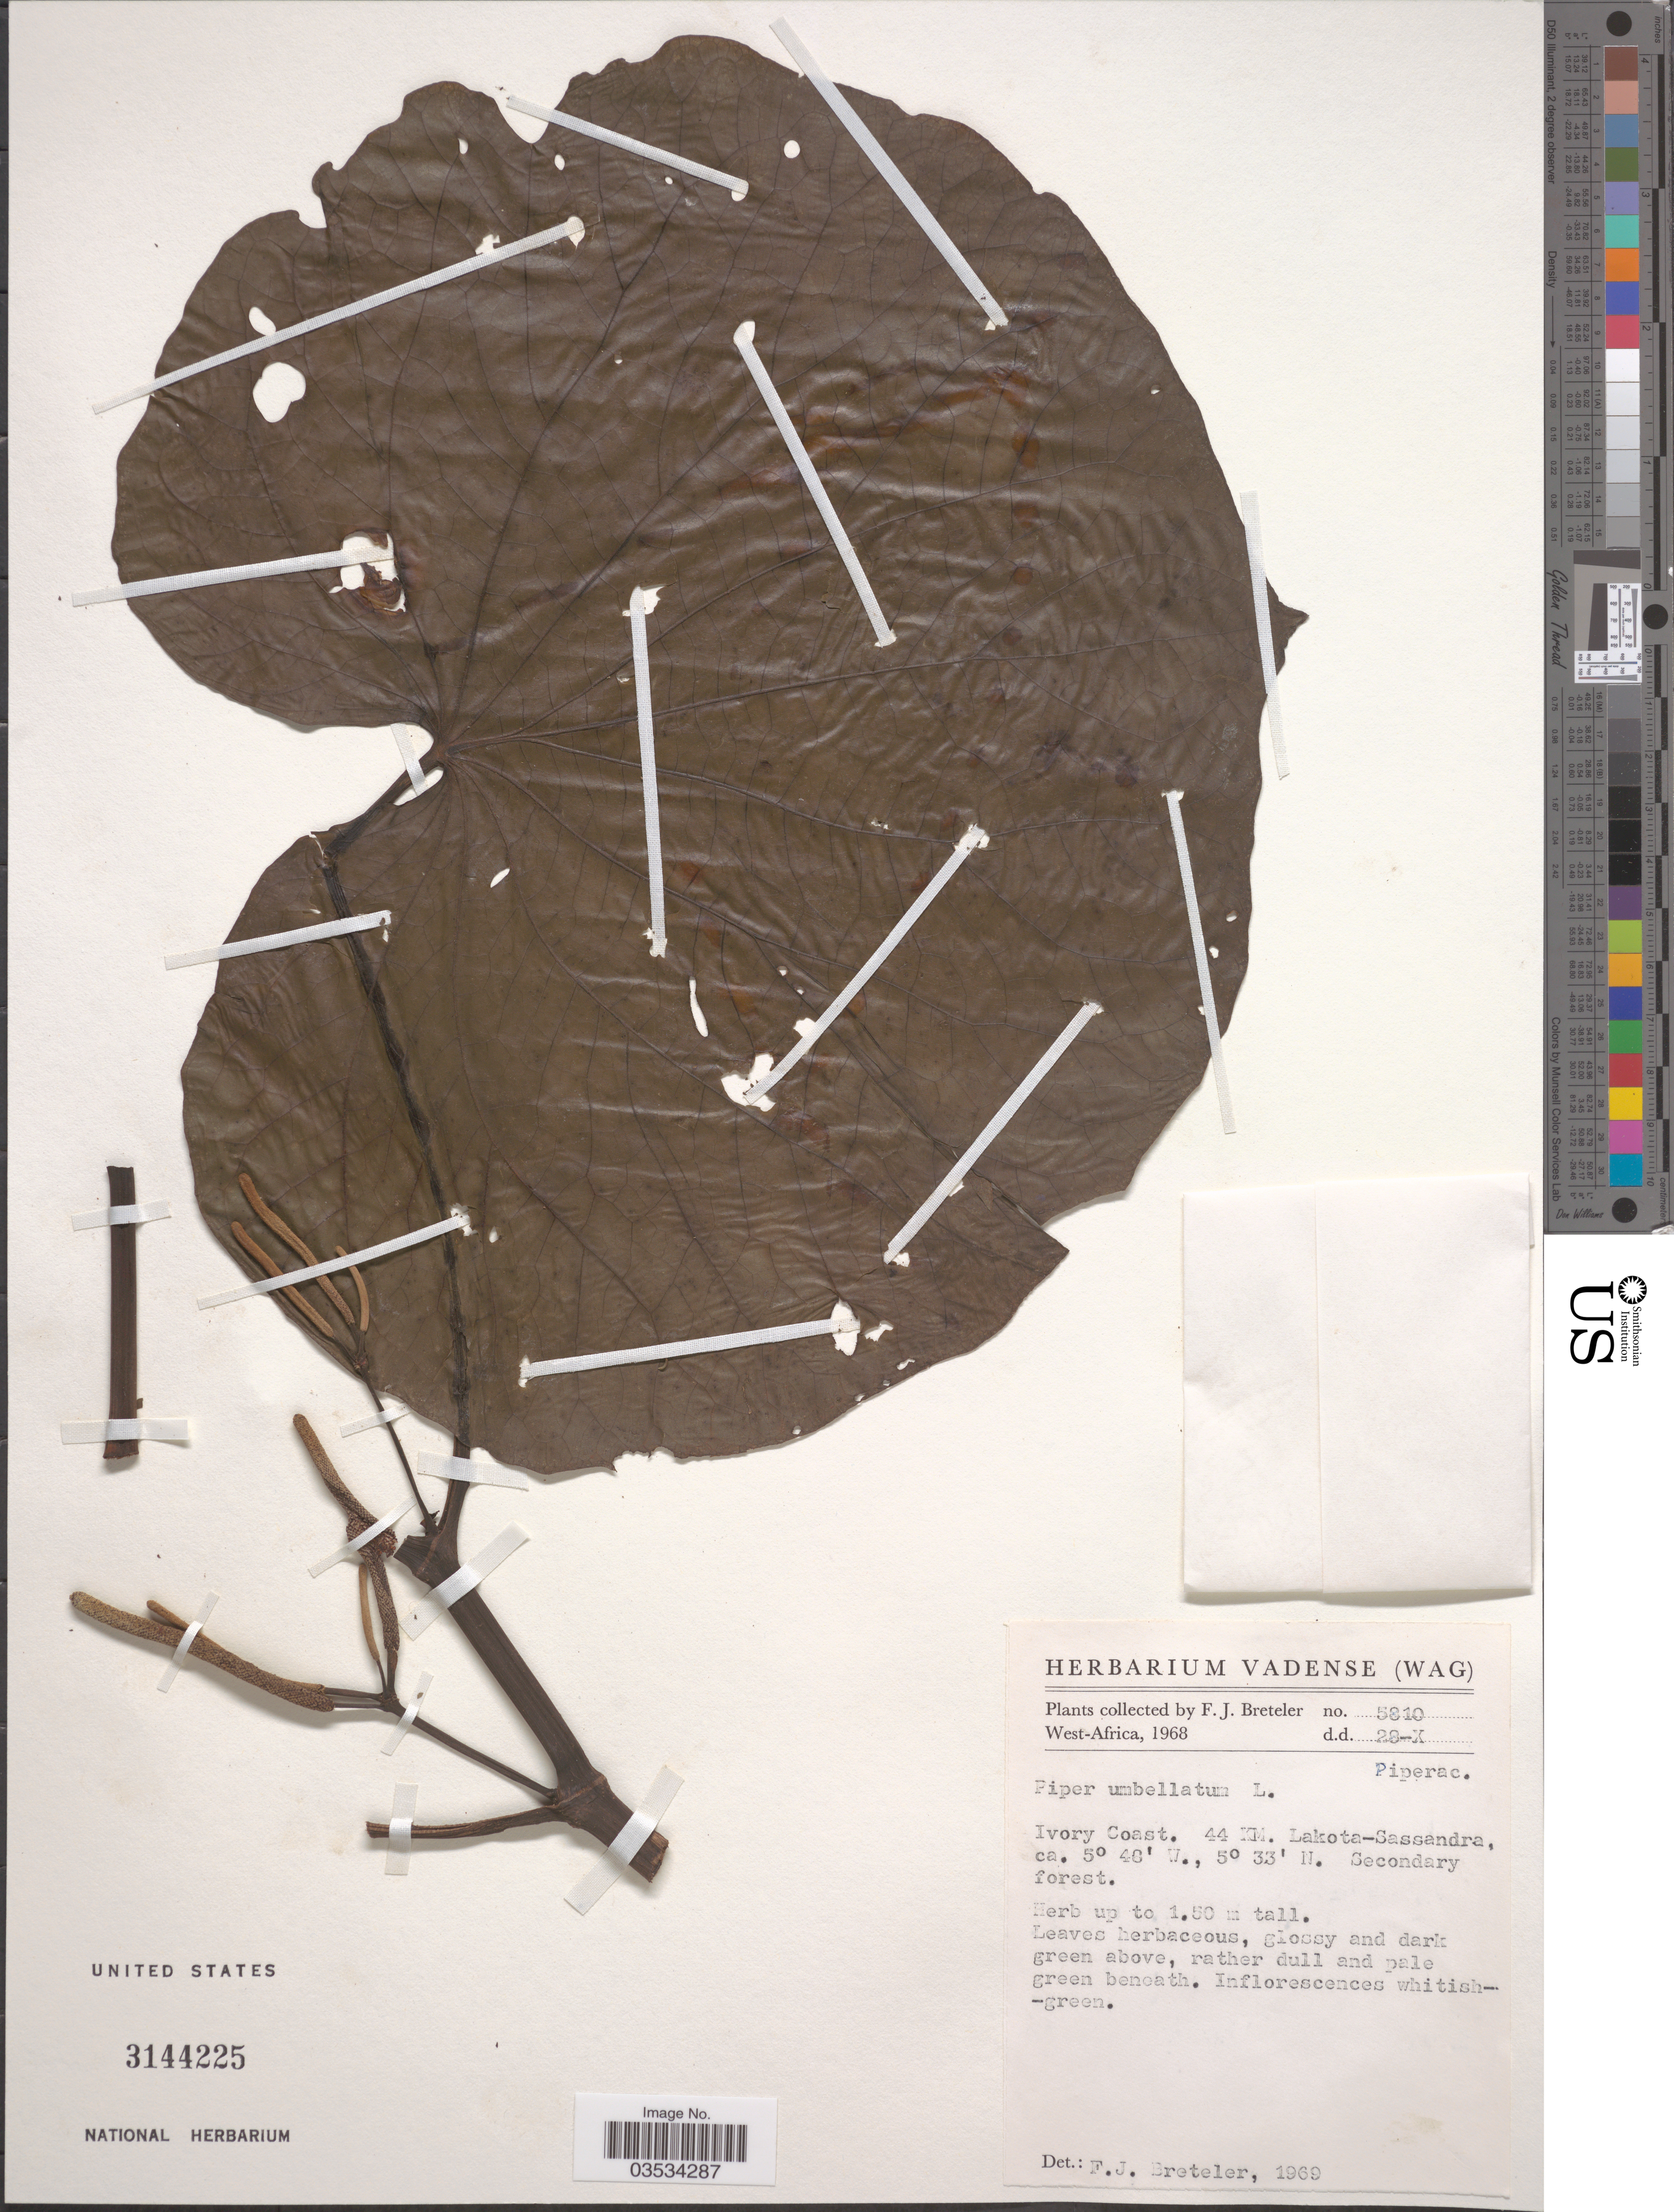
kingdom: Plantae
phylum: Tracheophyta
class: Magnoliopsida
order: Piperales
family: Piperaceae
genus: Piper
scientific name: Piper umbellatum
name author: L.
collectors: F. J. Breteler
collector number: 5810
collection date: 1968-10-28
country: Ivory Coast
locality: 44 Km. Lakota-Sassandra.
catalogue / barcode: US 3144225